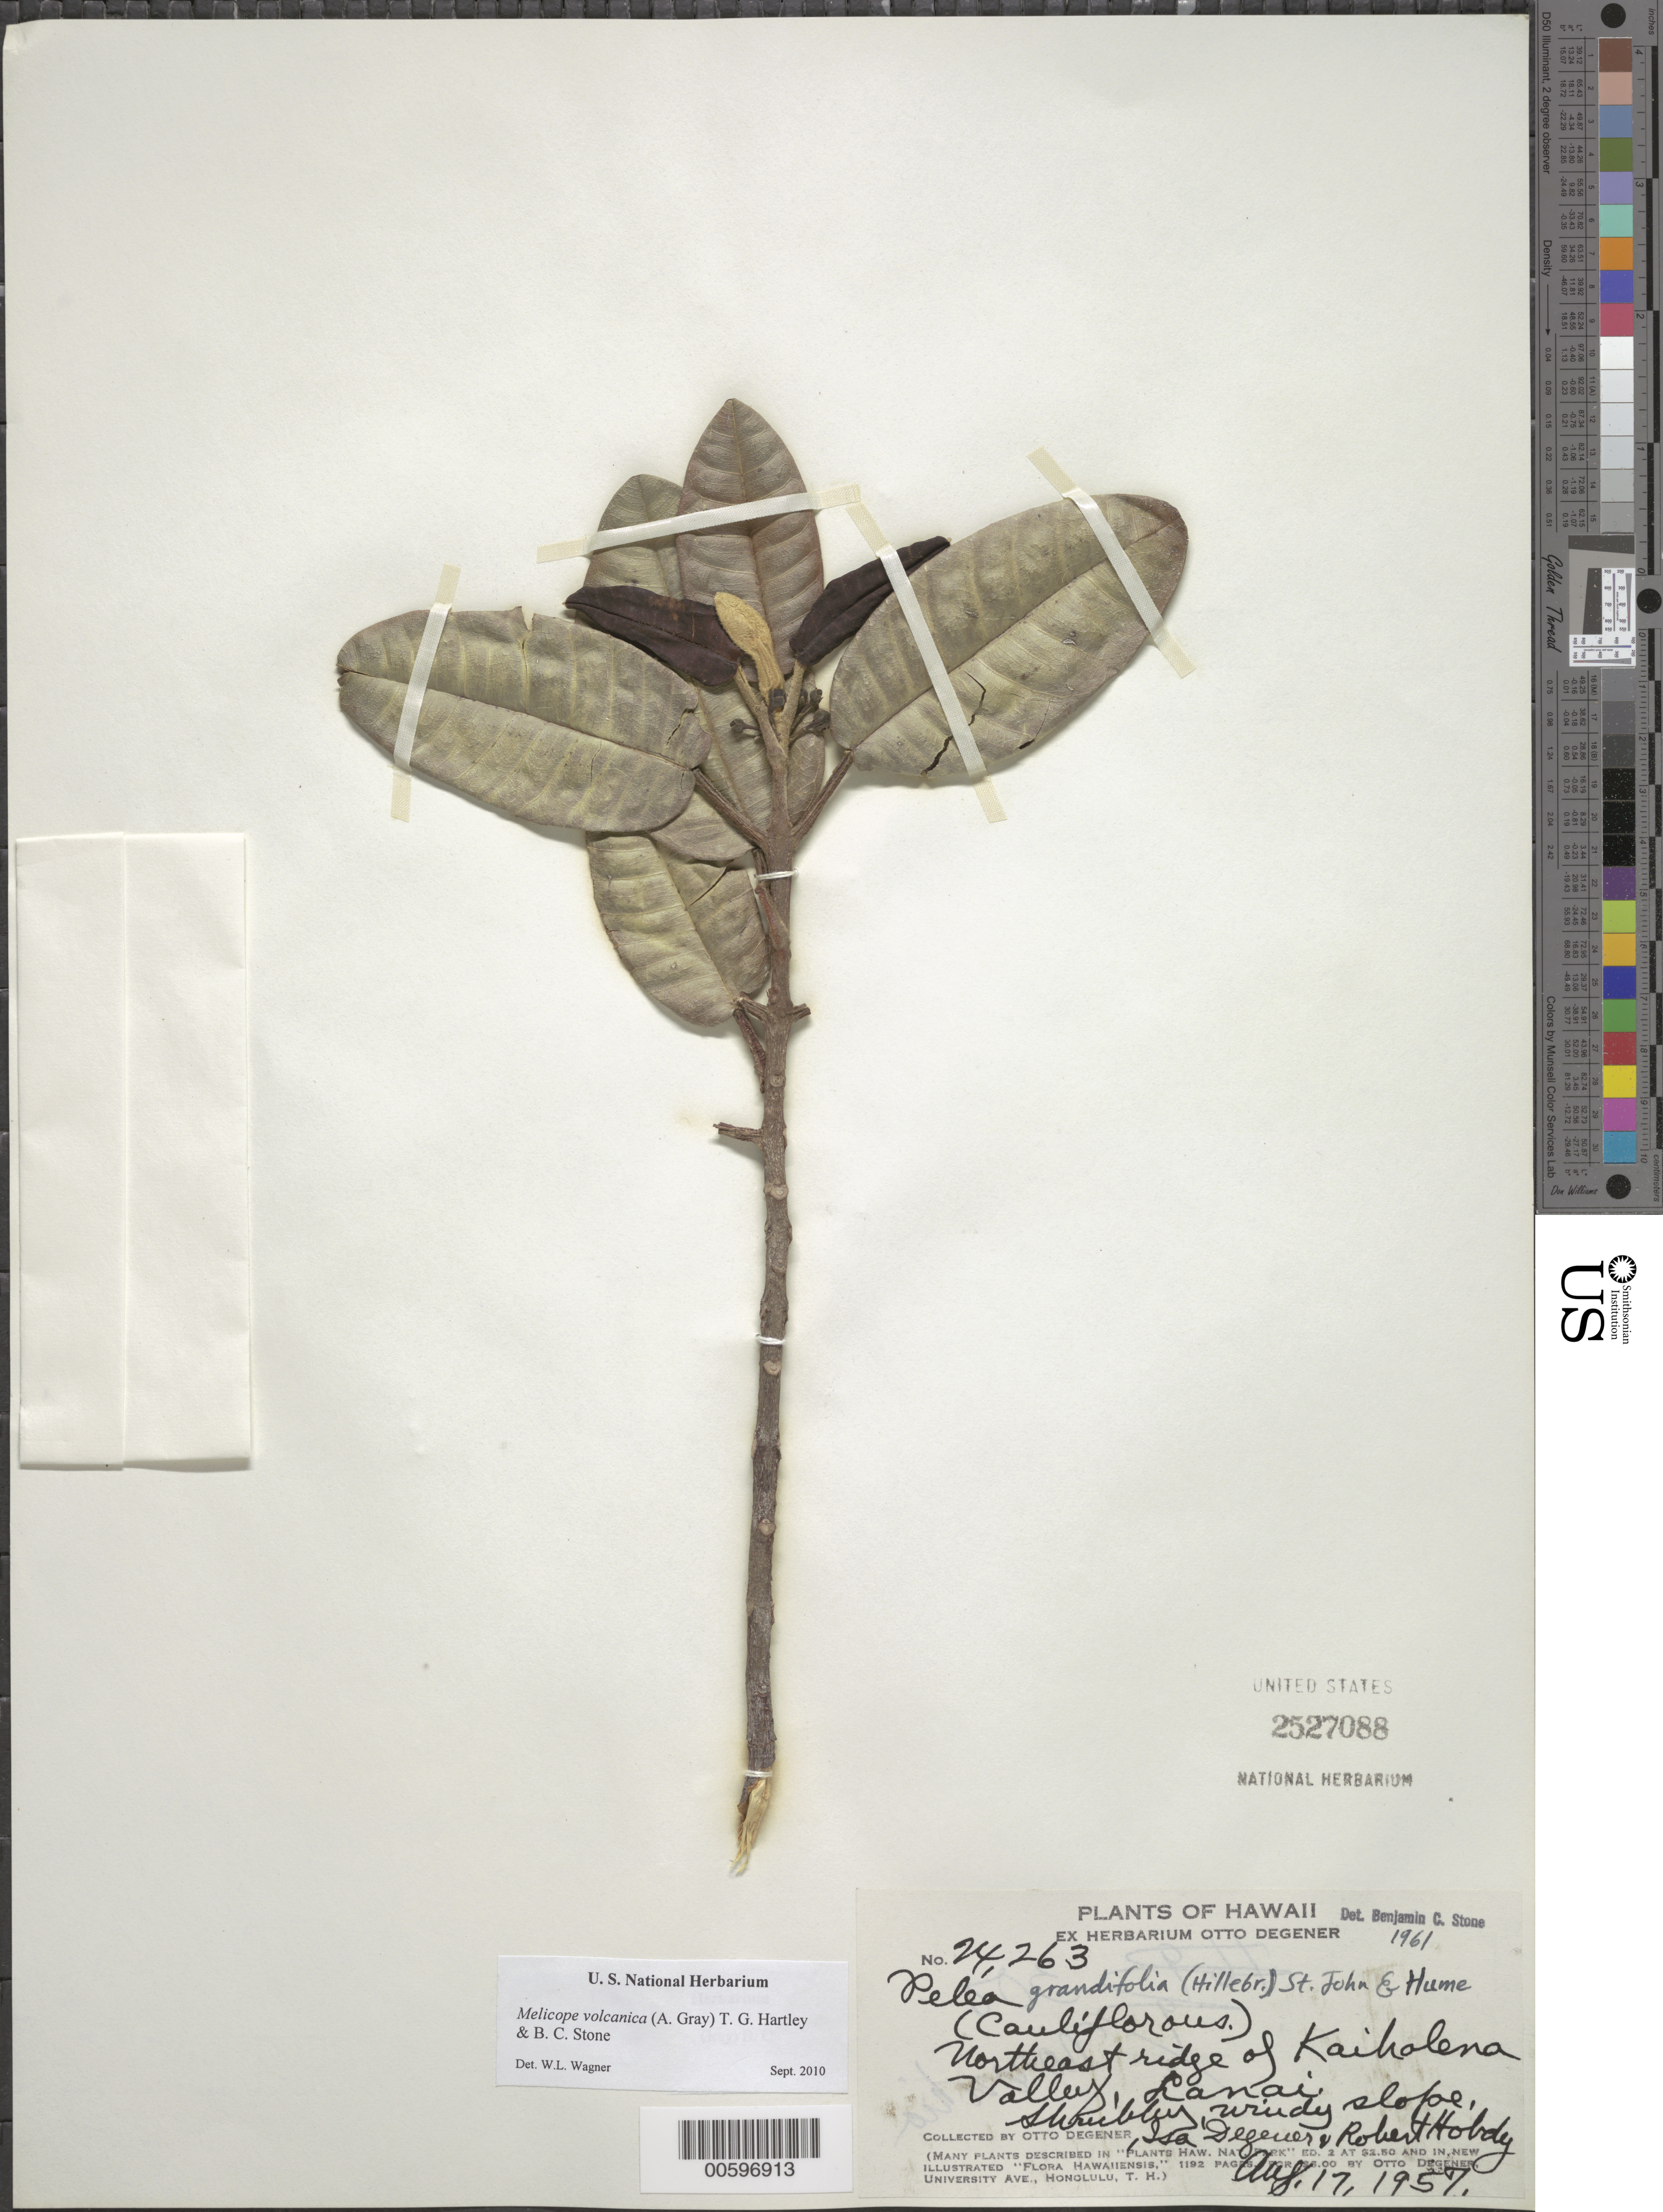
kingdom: Plantae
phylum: Tracheophyta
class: Magnoliopsida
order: Sapindales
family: Rutaceae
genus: Melicope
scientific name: Melicope volcanica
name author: (A. Gray) T.G. Hartley & B.C. Stone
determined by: Wagner, W. L., (BOT), Smithsonian Institution - National Museum of Natural History (UNITED STATES)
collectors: O. Degener, I. Degener & R. Hobdy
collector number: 24263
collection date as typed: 17 Aug 1957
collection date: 1957-08-17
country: United States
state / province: Hawaii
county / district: Maui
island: Lana'i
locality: NE ridge of Kaihalena Valley.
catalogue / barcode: US 2527088